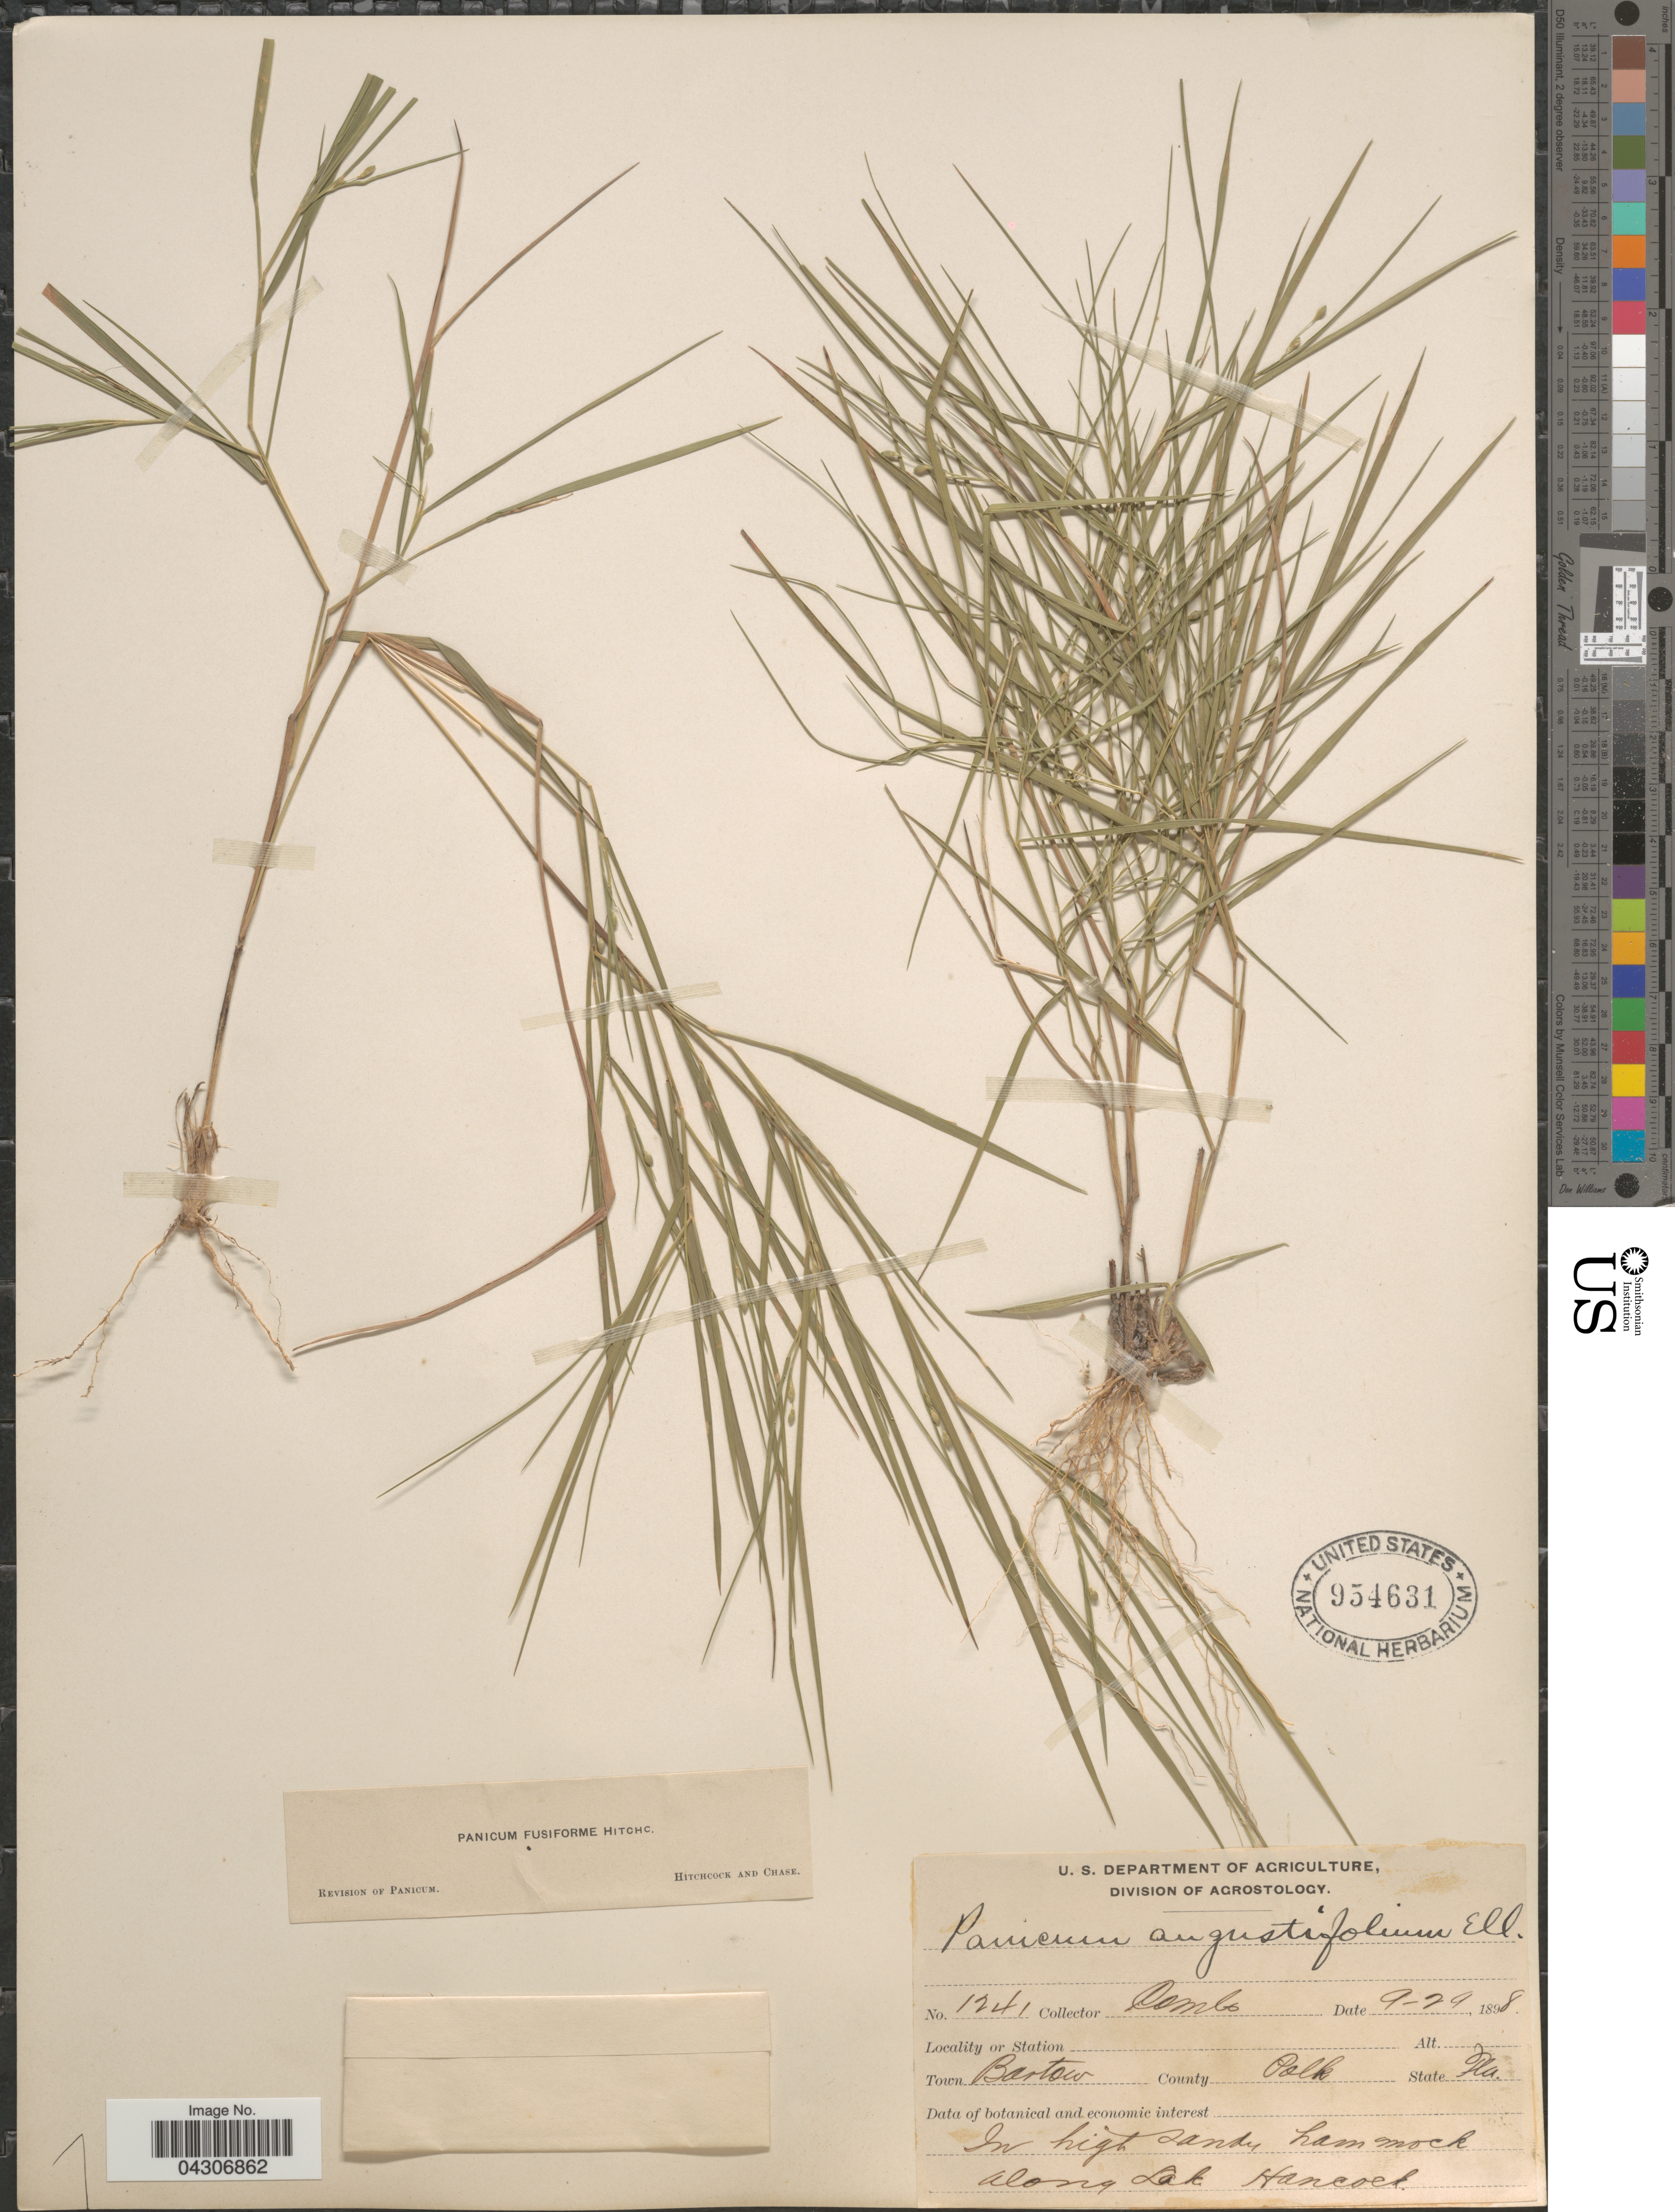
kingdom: Plantae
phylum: Tracheophyta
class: Liliopsida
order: Poales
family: Poaceae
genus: Dichanthelium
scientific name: Dichanthelium aciculare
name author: (Desv. ex Poir.) Gould & C.A. Clark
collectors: -. Combs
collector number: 1241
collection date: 1898-09-29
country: United States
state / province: Florida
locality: Town Bartow. County Polk.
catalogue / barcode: US 954631